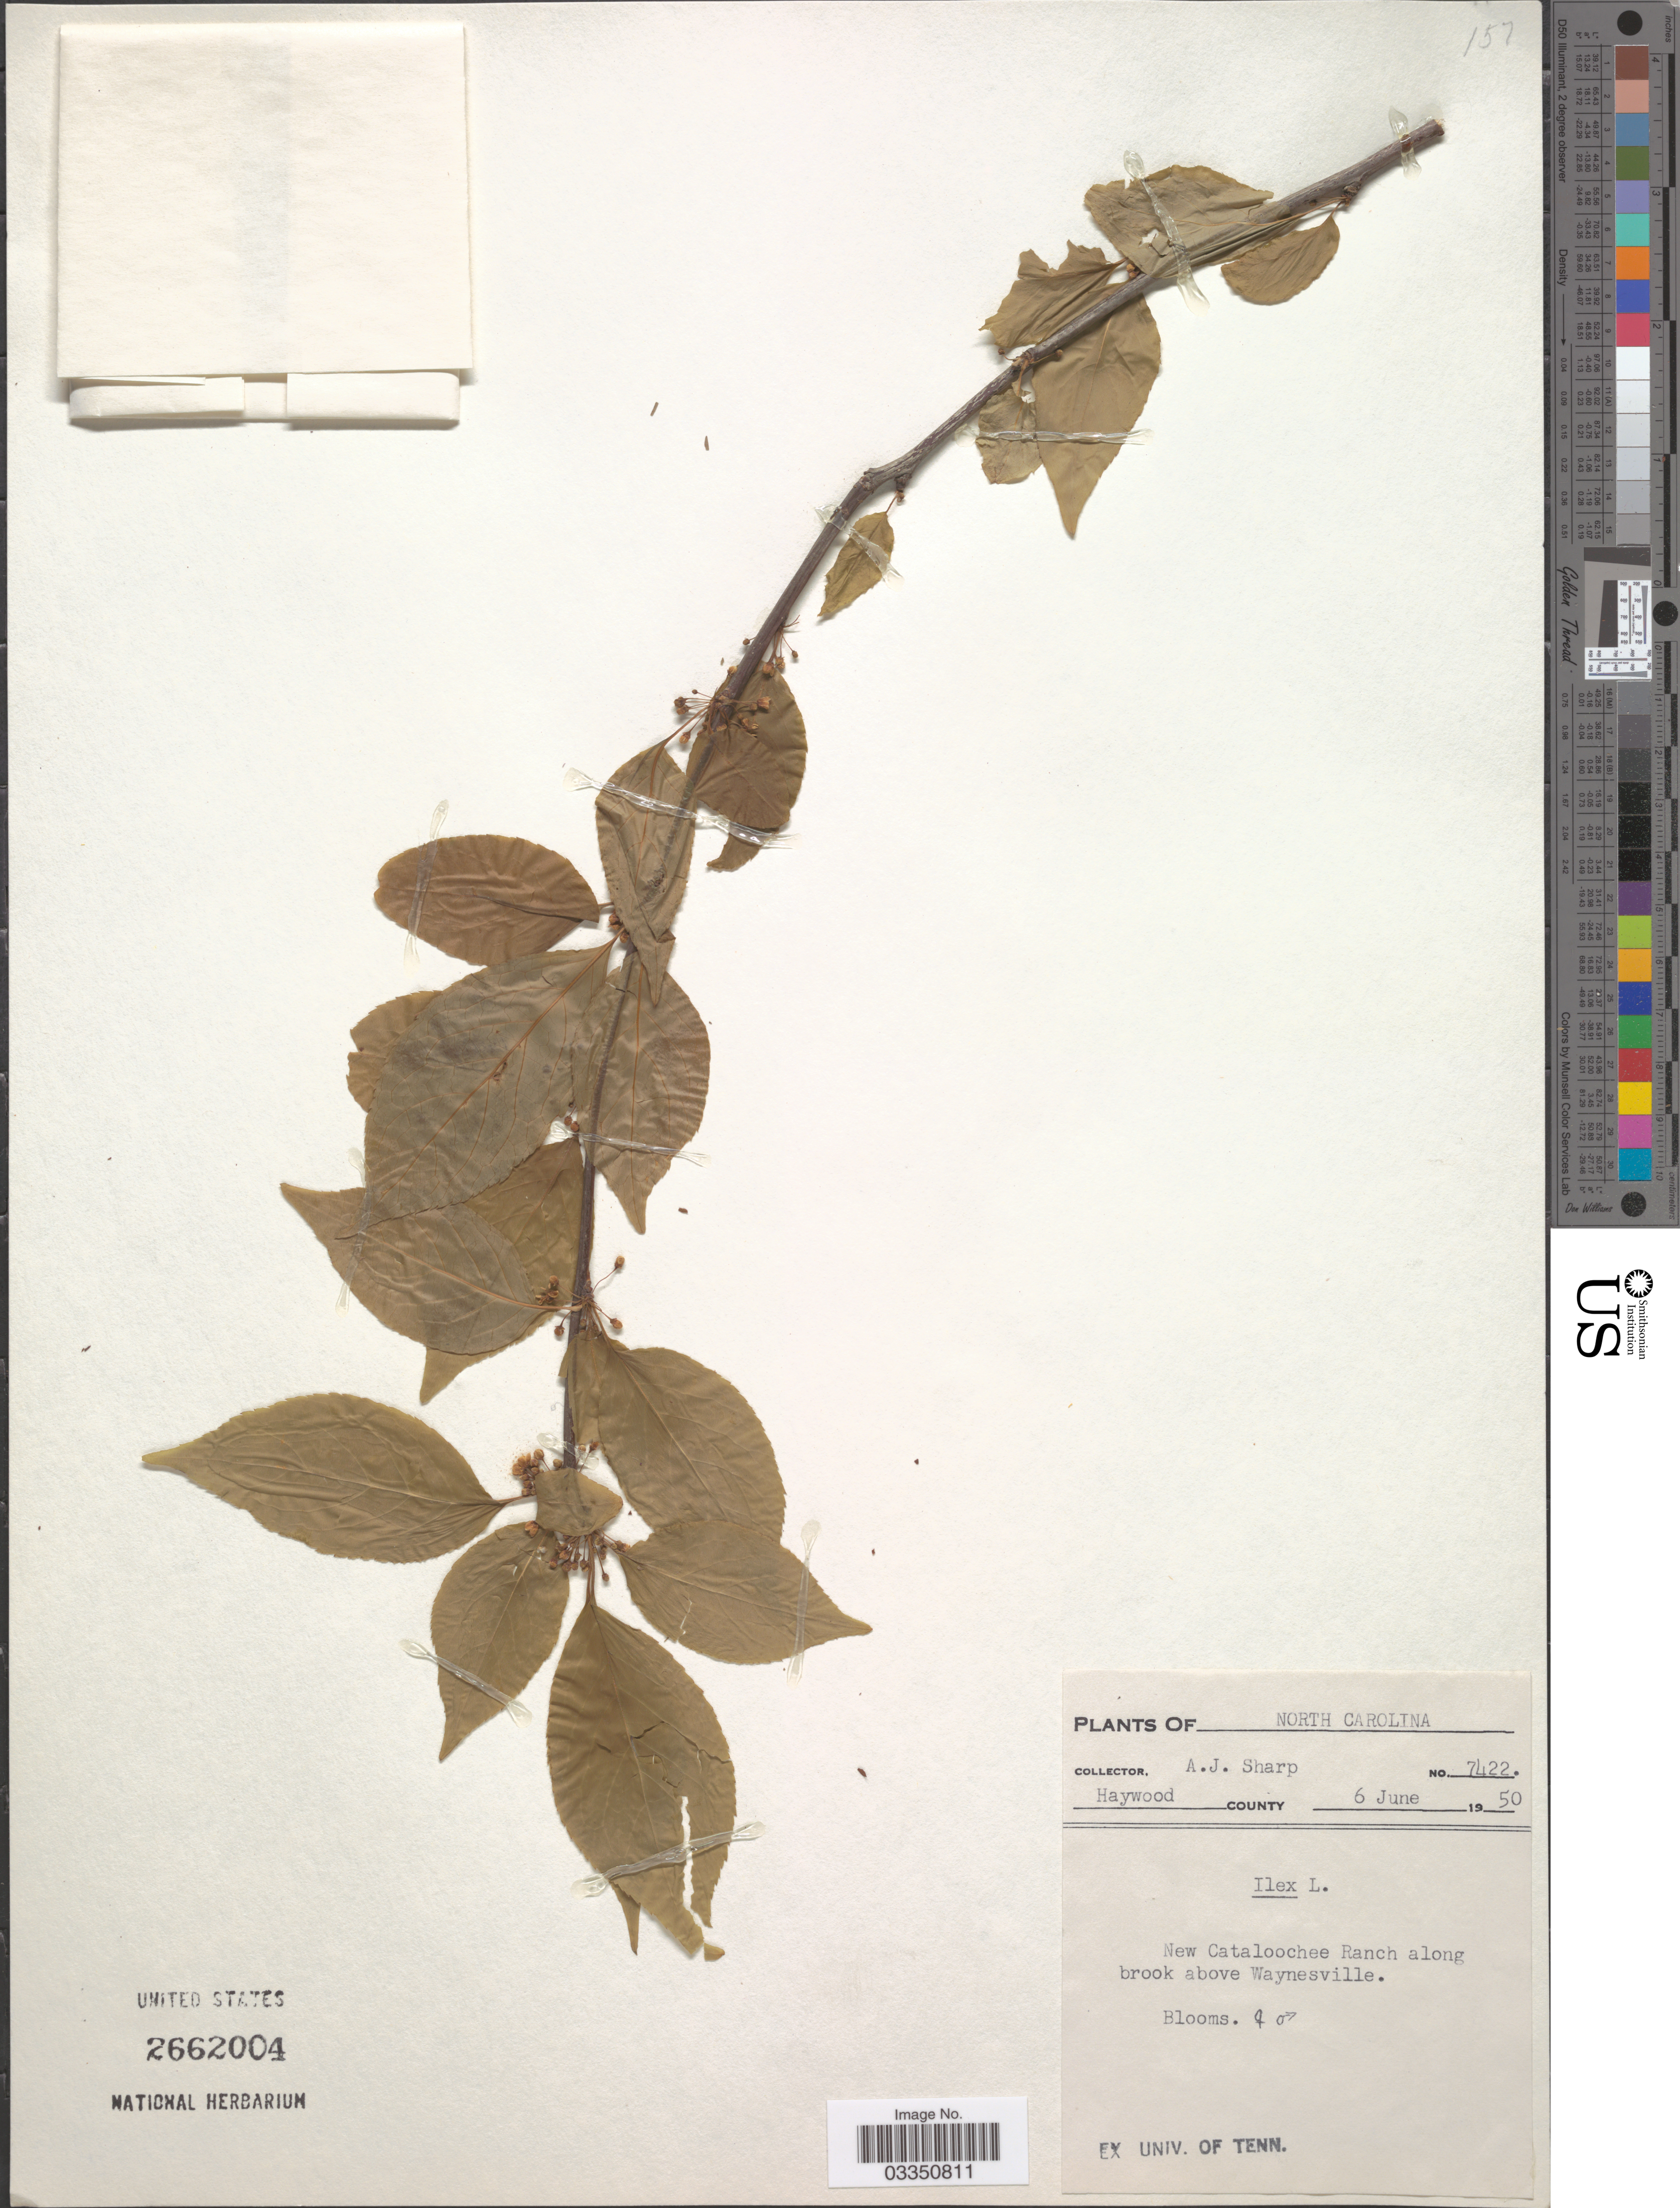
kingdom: Plantae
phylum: Tracheophyta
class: Magnoliopsida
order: Aquifoliales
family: Aquifoliaceae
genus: Ilex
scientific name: Ilex sp.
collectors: A. J. Sharp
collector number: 7422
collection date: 1950-06-06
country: United States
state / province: North Carolina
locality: Haywood County. New Cataloochee Ranch along brook above Waynesville.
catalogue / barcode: US 2662004